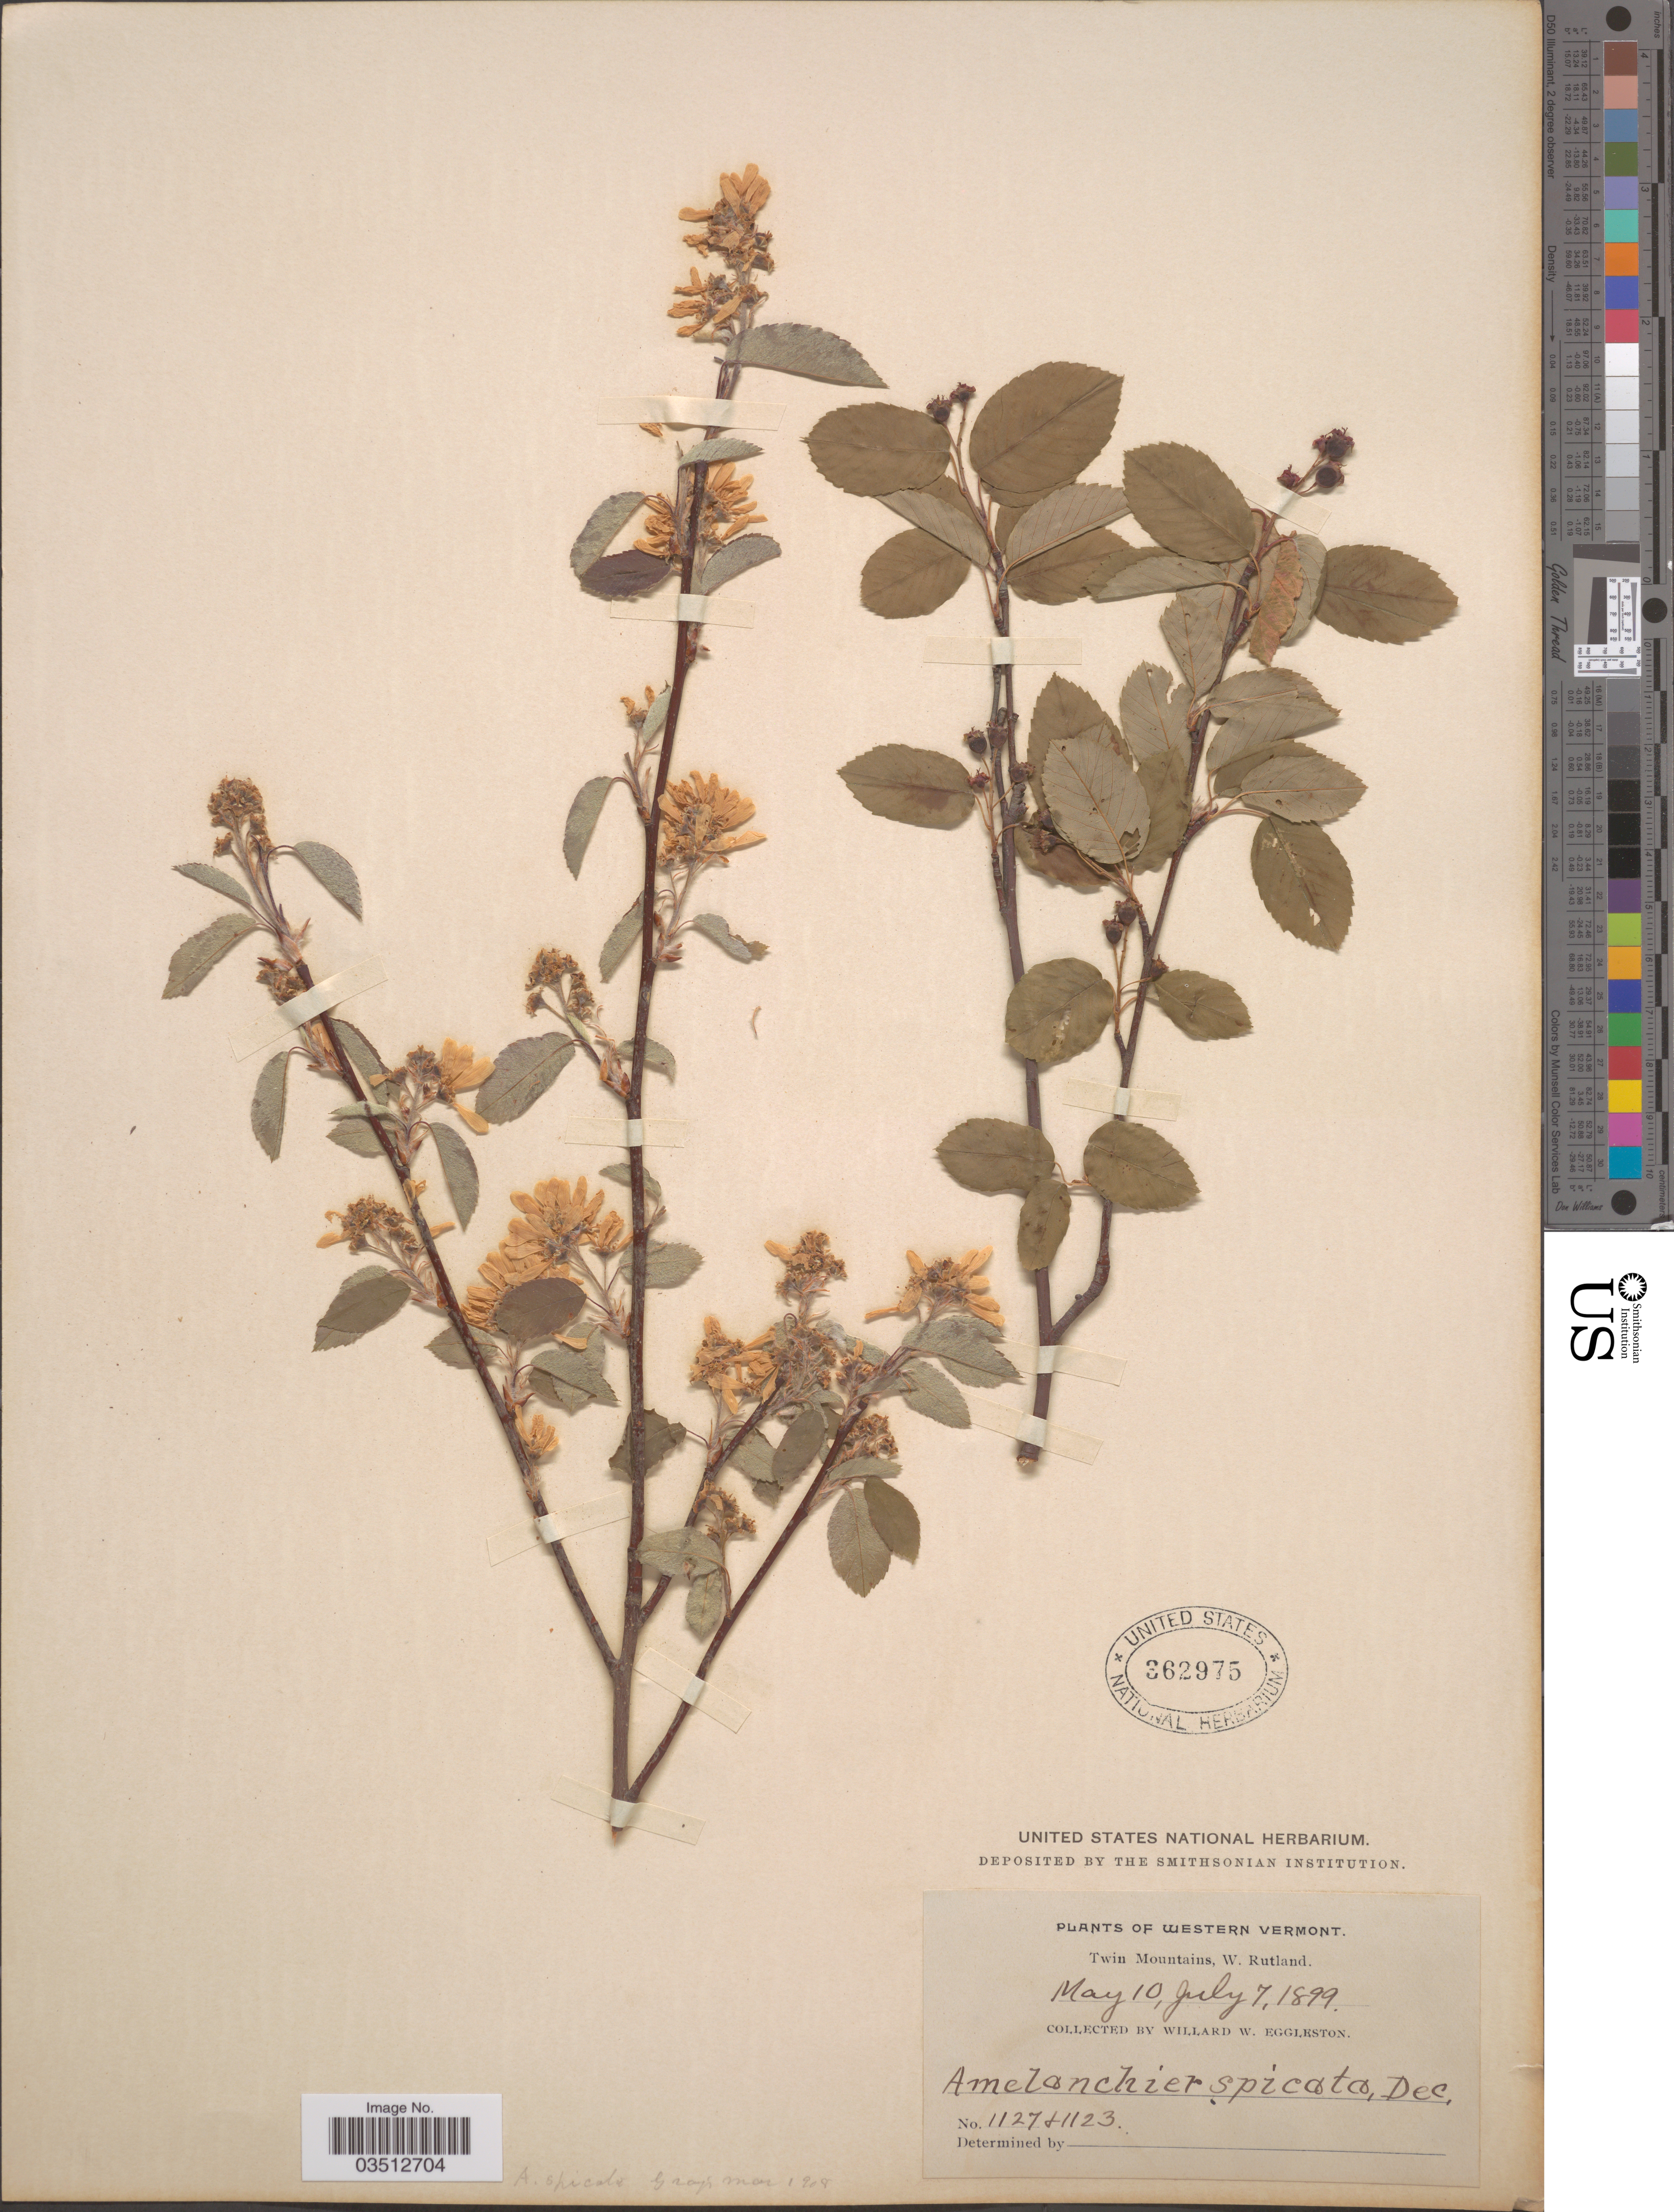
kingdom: Plantae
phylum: Tracheophyta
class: Magnoliopsida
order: Rosales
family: Rosaceae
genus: Amelanchier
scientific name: Amelanchier x spicata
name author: (Lam.) K. Koch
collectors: W. W. Eggleston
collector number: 1127/1123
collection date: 1899-05-10/1899-07-07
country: United States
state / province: Vermont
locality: Western Vermont. Twin Mountains, W. Rutland.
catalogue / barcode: US 362975